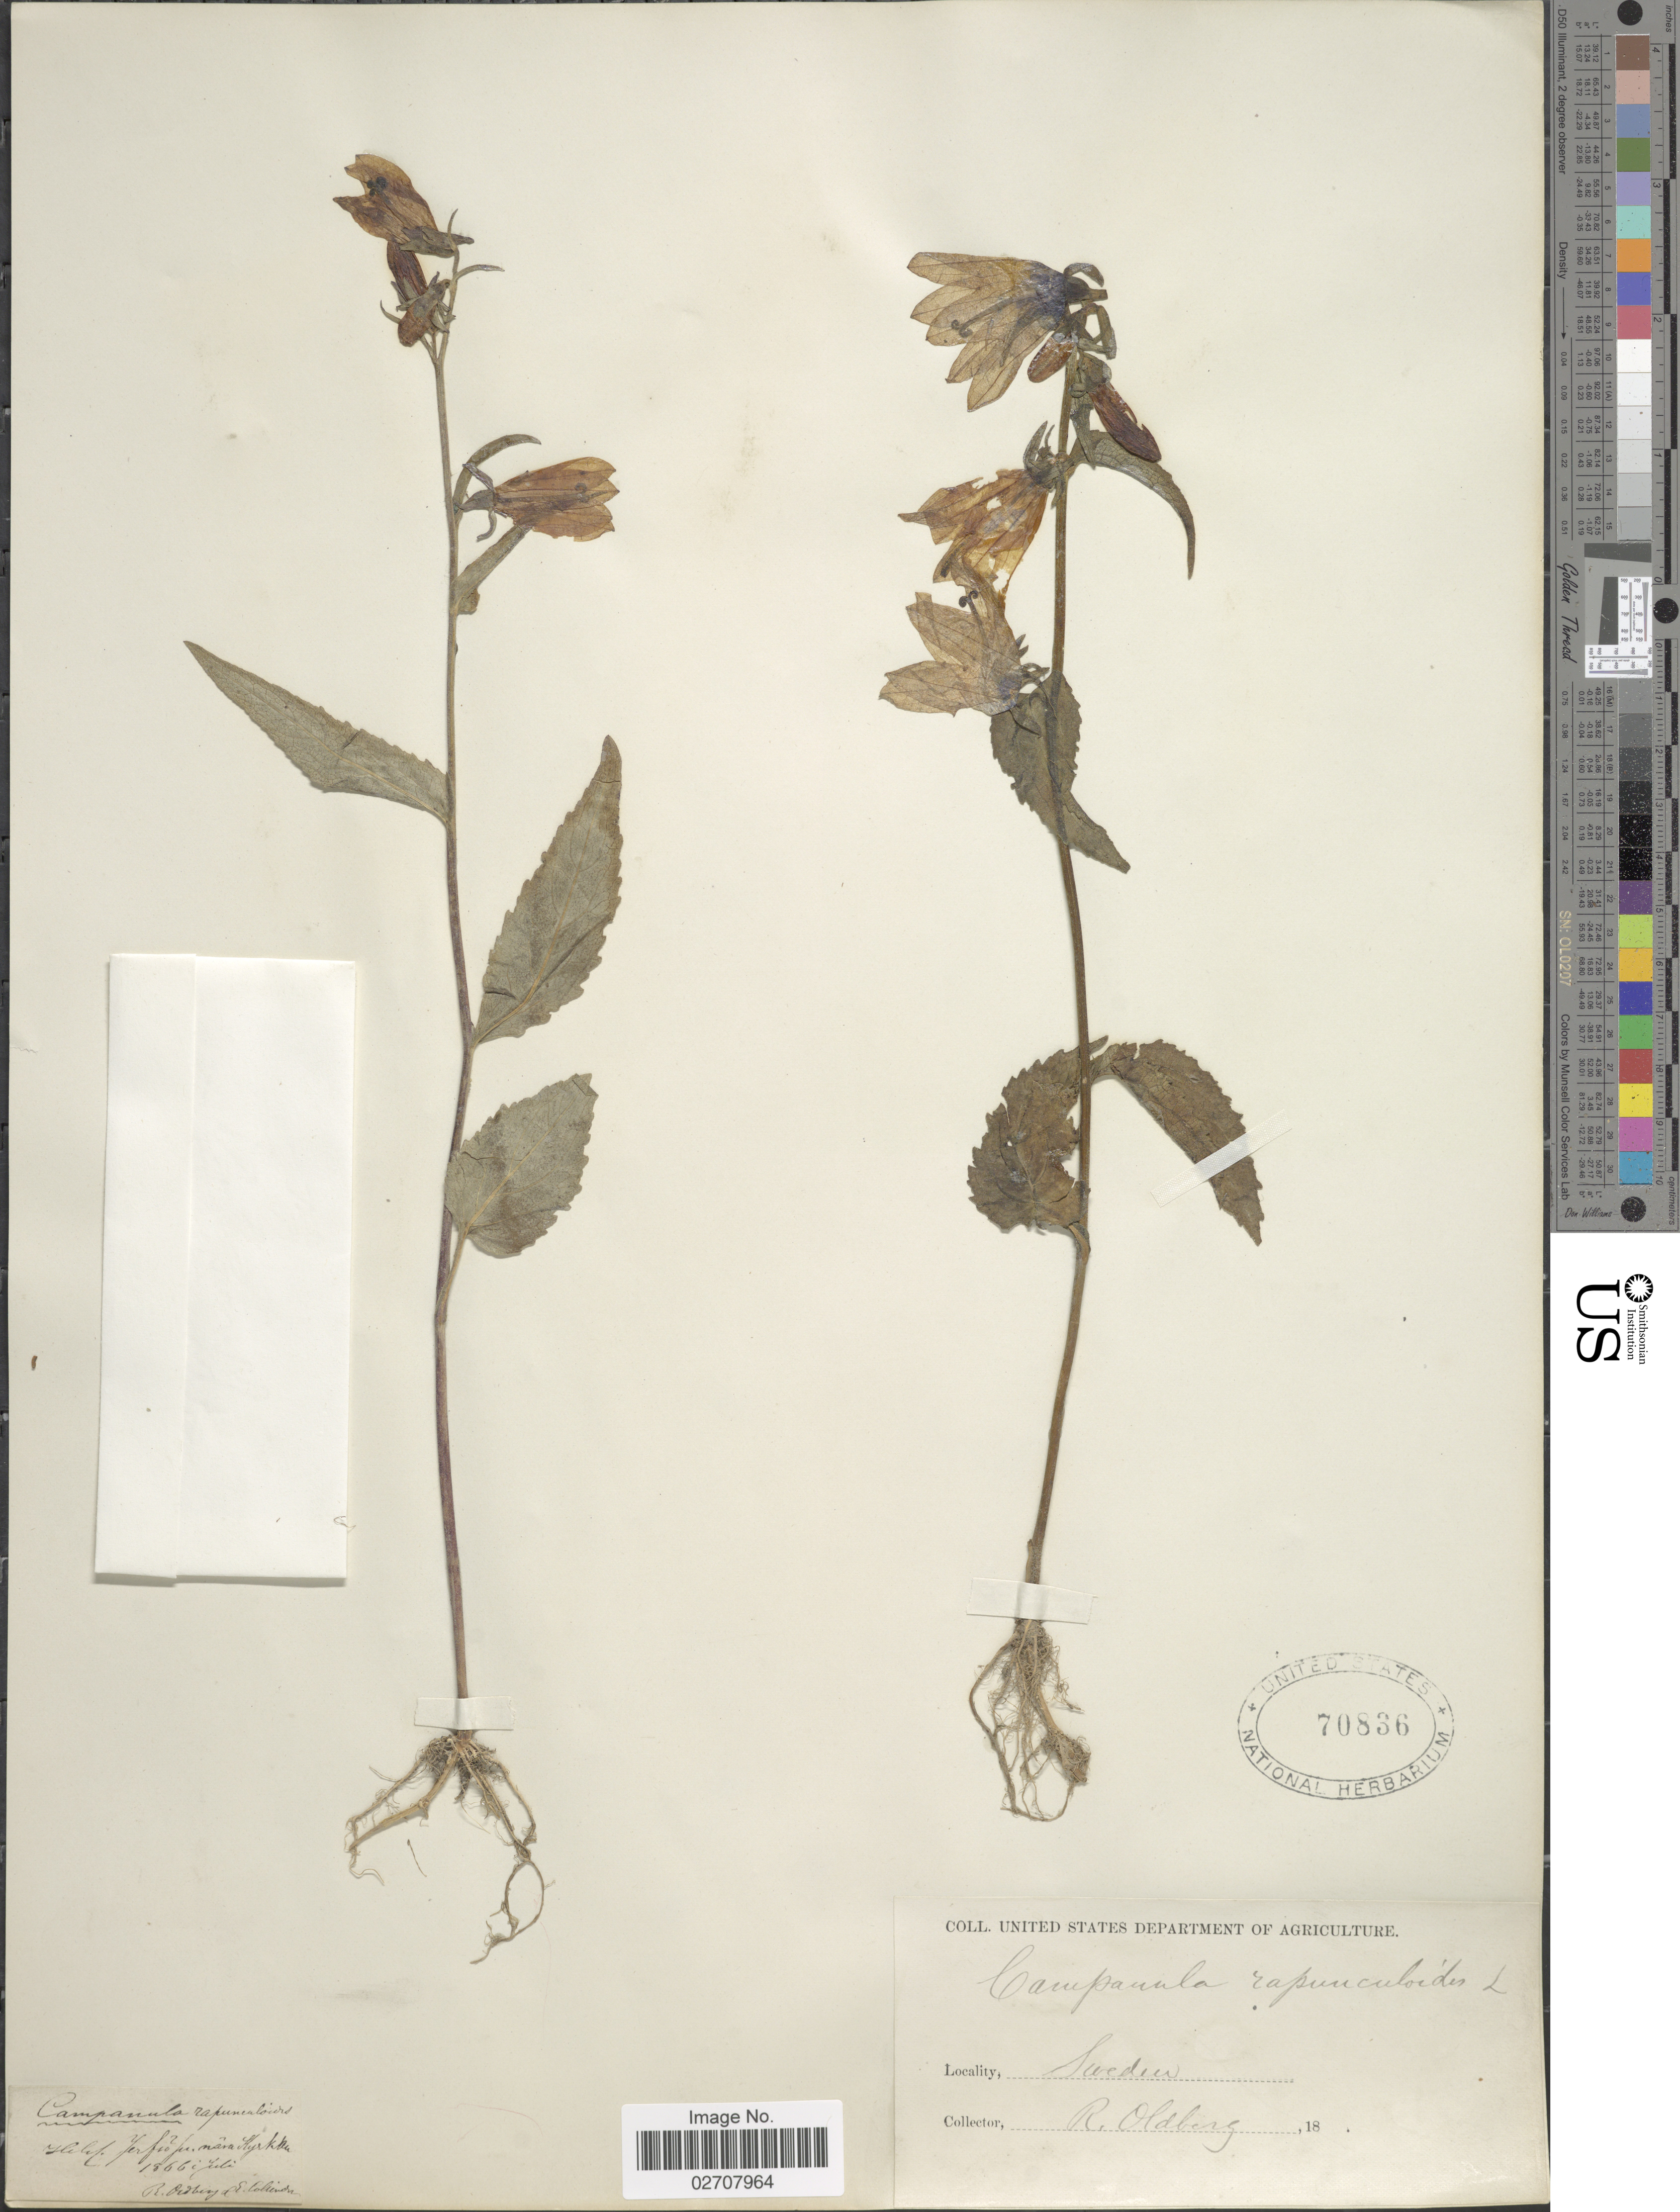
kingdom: Plantae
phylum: Tracheophyta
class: Magnoliopsida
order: Asterales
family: Campanulaceae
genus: Campanula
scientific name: Campanula rapunculoides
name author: L.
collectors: R. Oldberg & E. Collinder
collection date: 1866-07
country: Sweden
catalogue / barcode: US 70836